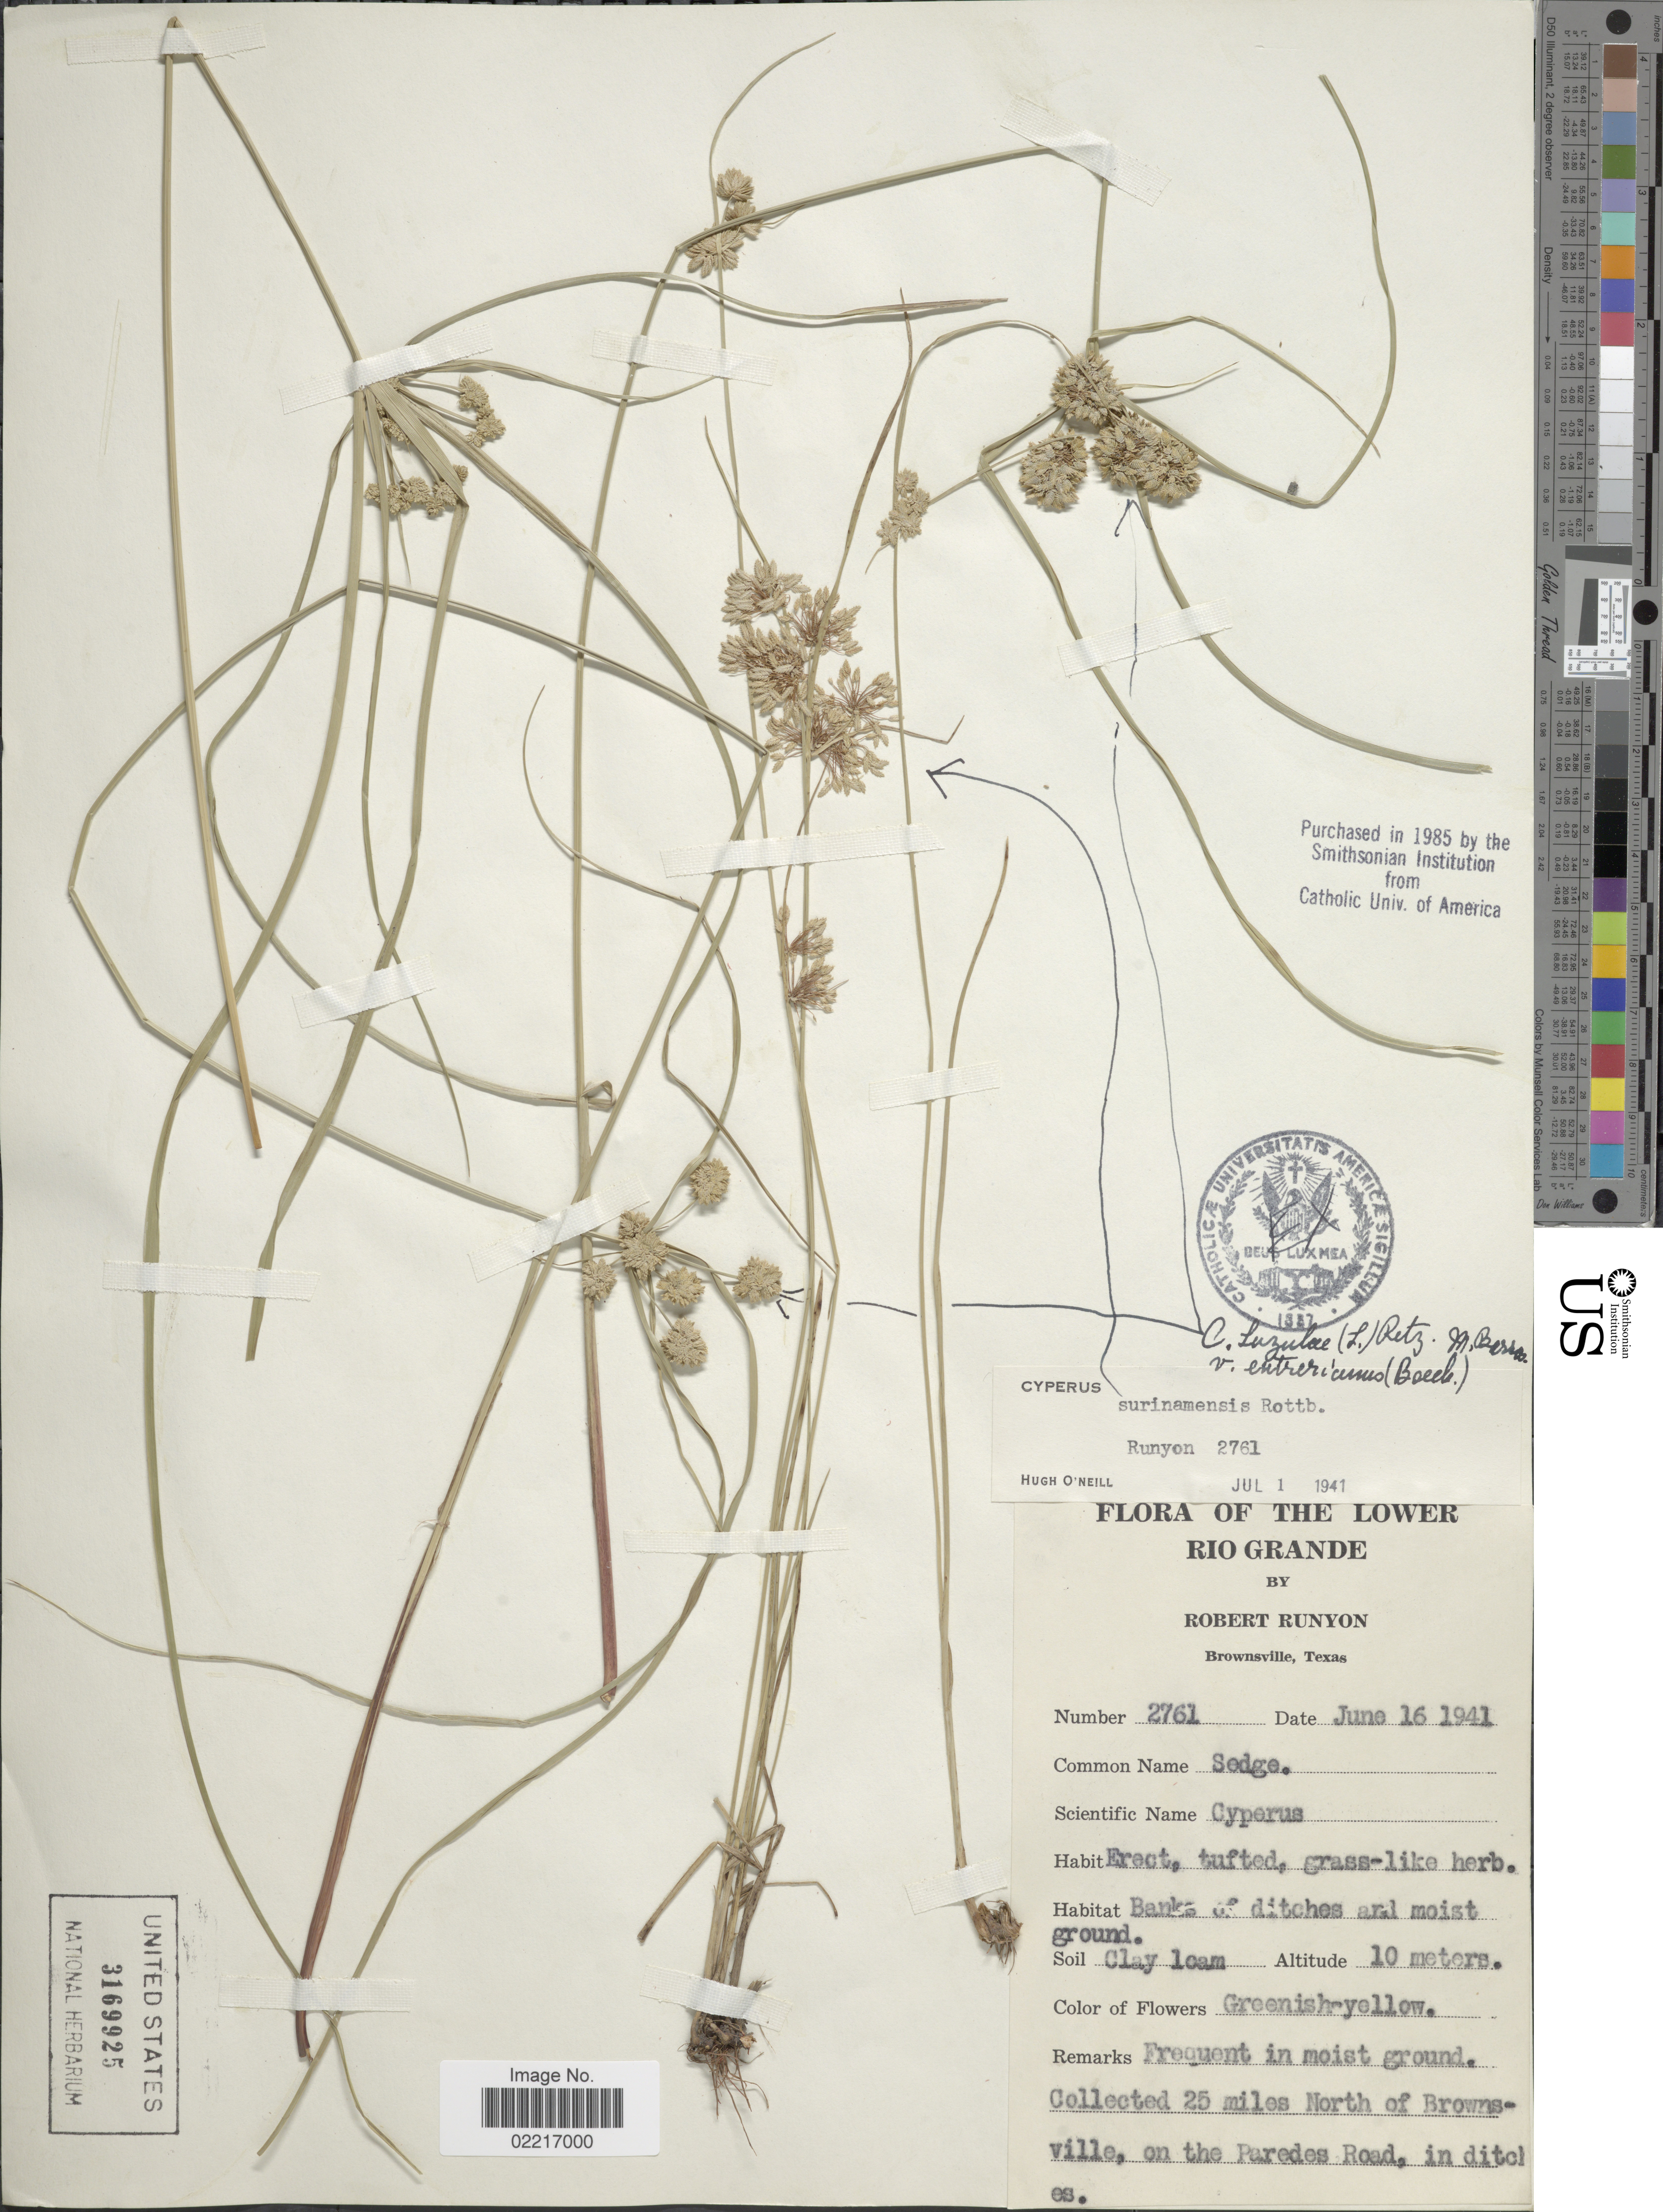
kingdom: Plantae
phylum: Tracheophyta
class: Liliopsida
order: Poales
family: Cyperaceae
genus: Cyperus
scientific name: Cyperus luzulae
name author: (L.) Rottb. ex Retz.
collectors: R. Runyon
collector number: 2761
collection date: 1941-06-16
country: United States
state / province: Texas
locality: The Lower Rio Grande, 25 miles North of Brownsville, on the Paredes Road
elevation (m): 10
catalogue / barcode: US 3169925